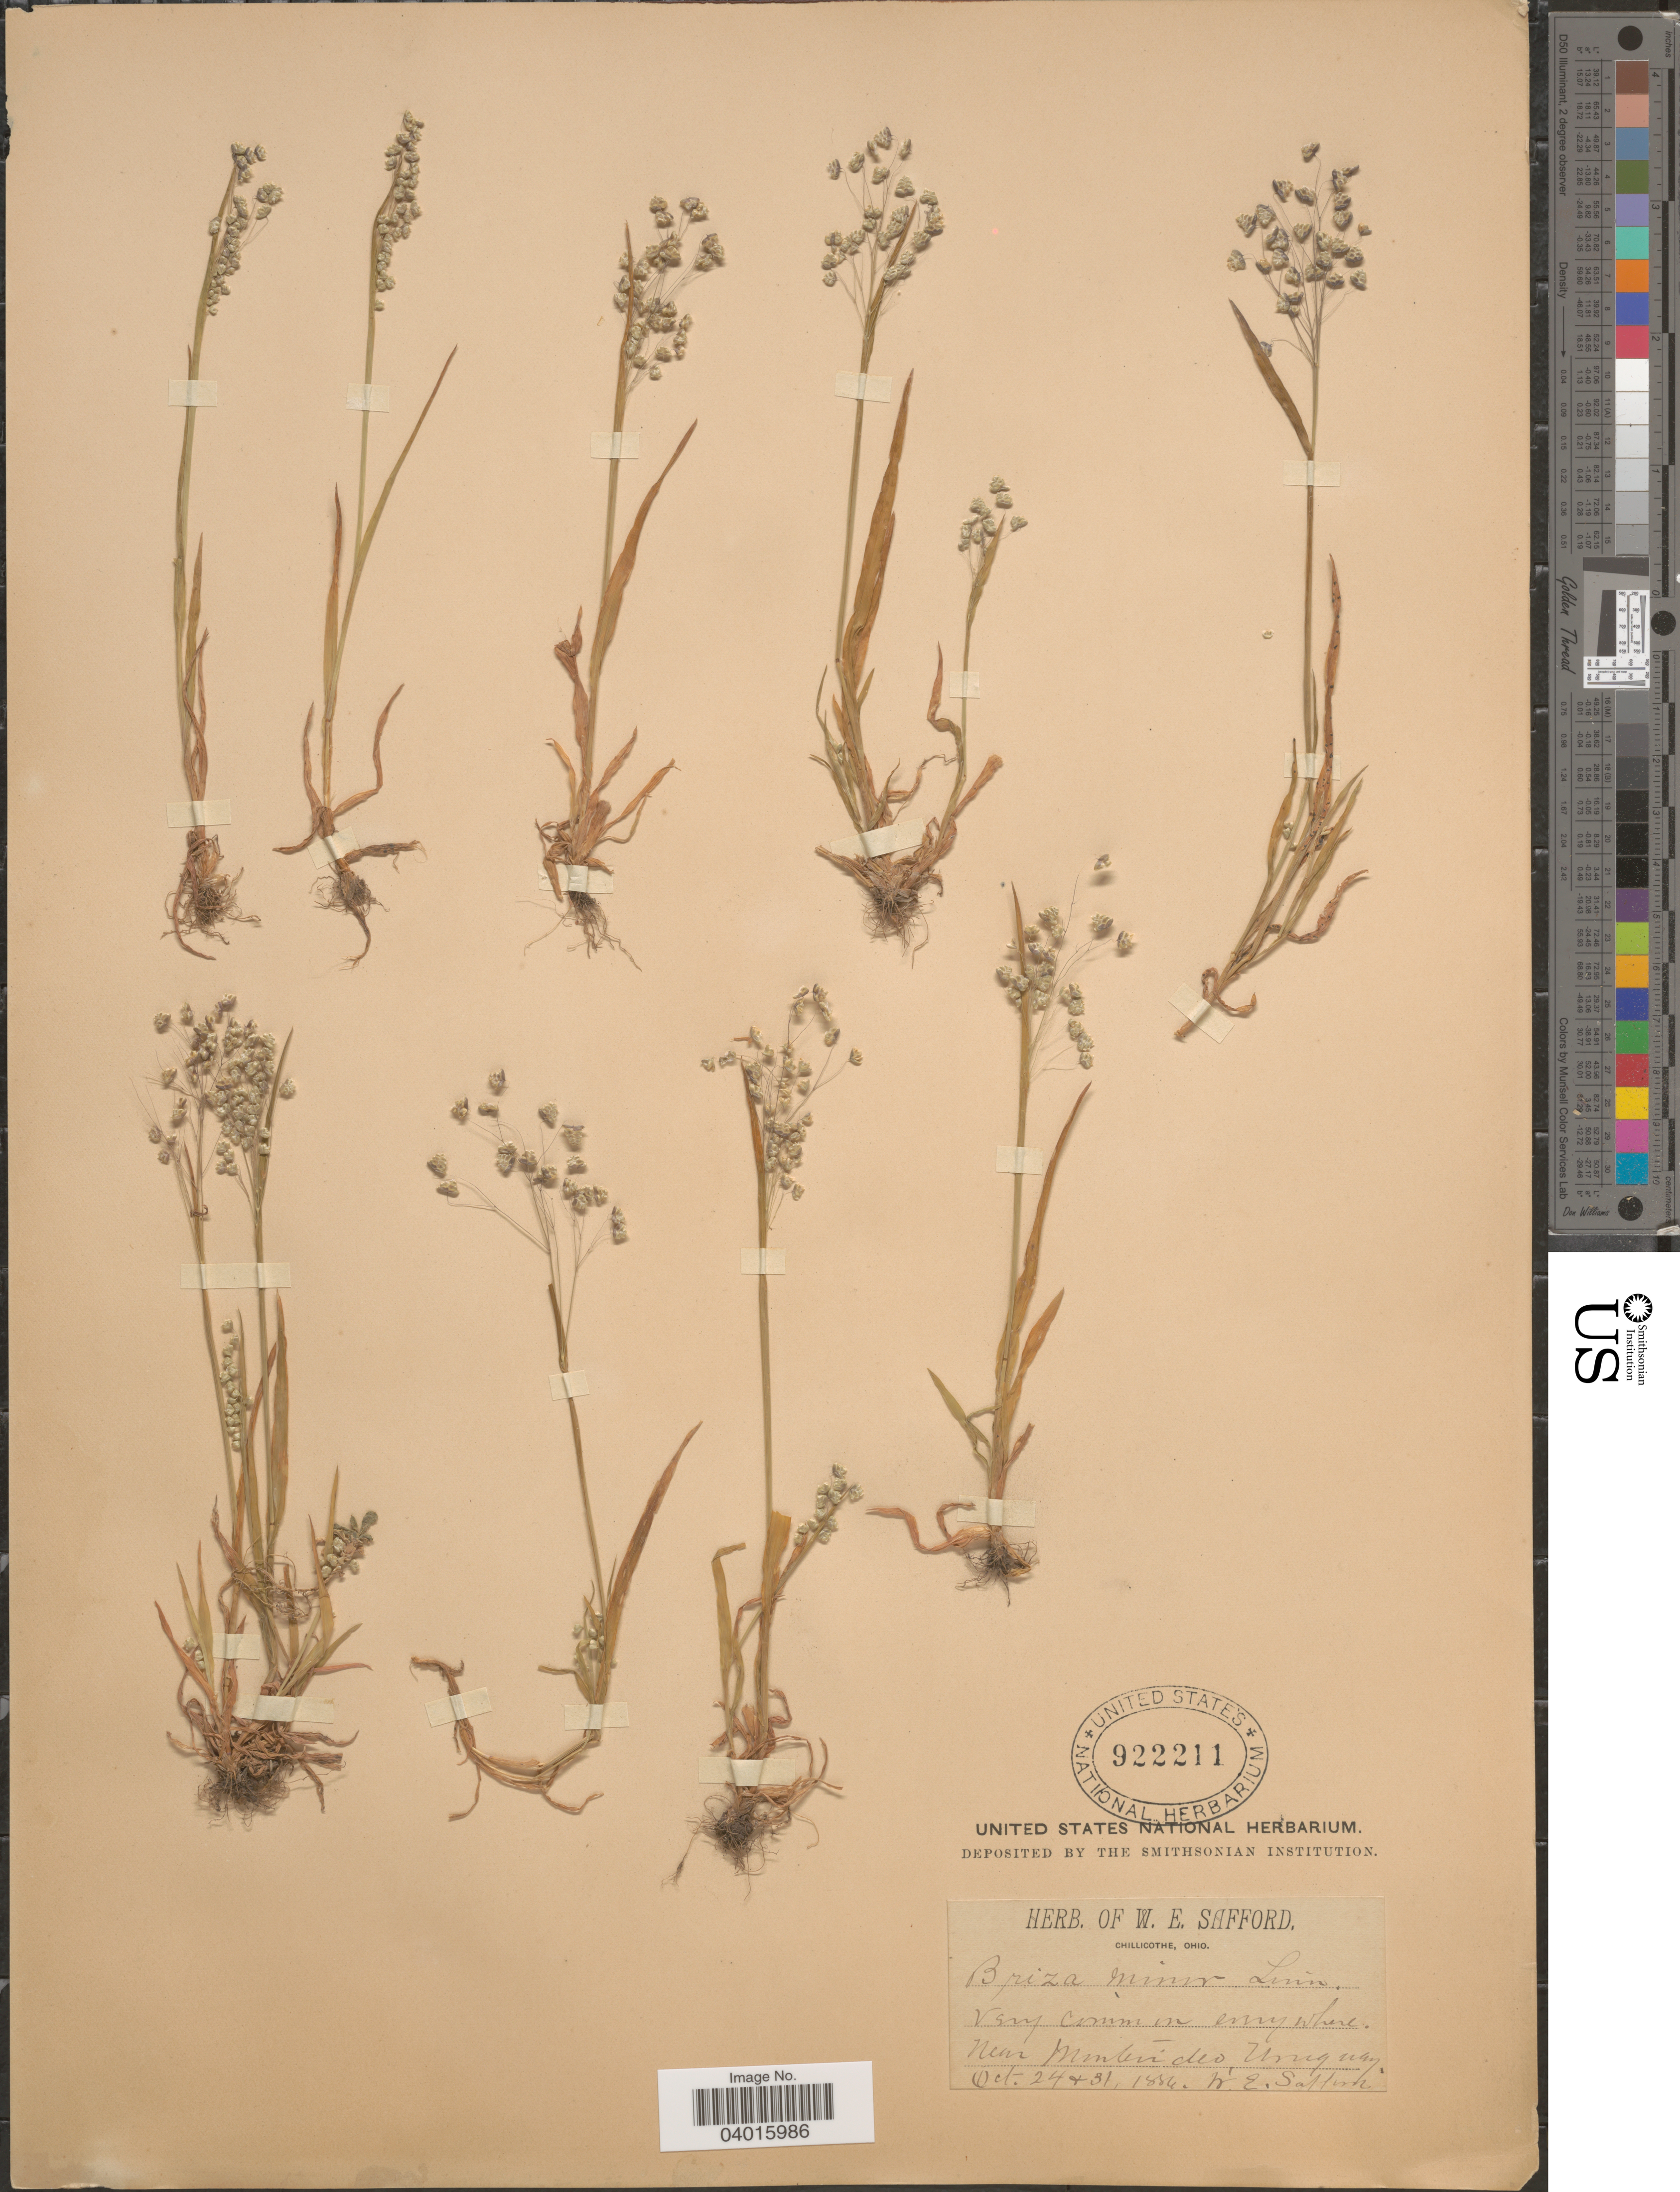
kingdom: Plantae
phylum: Tracheophyta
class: Liliopsida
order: Poales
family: Poaceae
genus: Briza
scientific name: Briza minor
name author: L.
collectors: W. E. Safford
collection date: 1886-10-24/1886-10-31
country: Uruguay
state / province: Montevideo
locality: Near Montevideo.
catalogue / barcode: US 922211